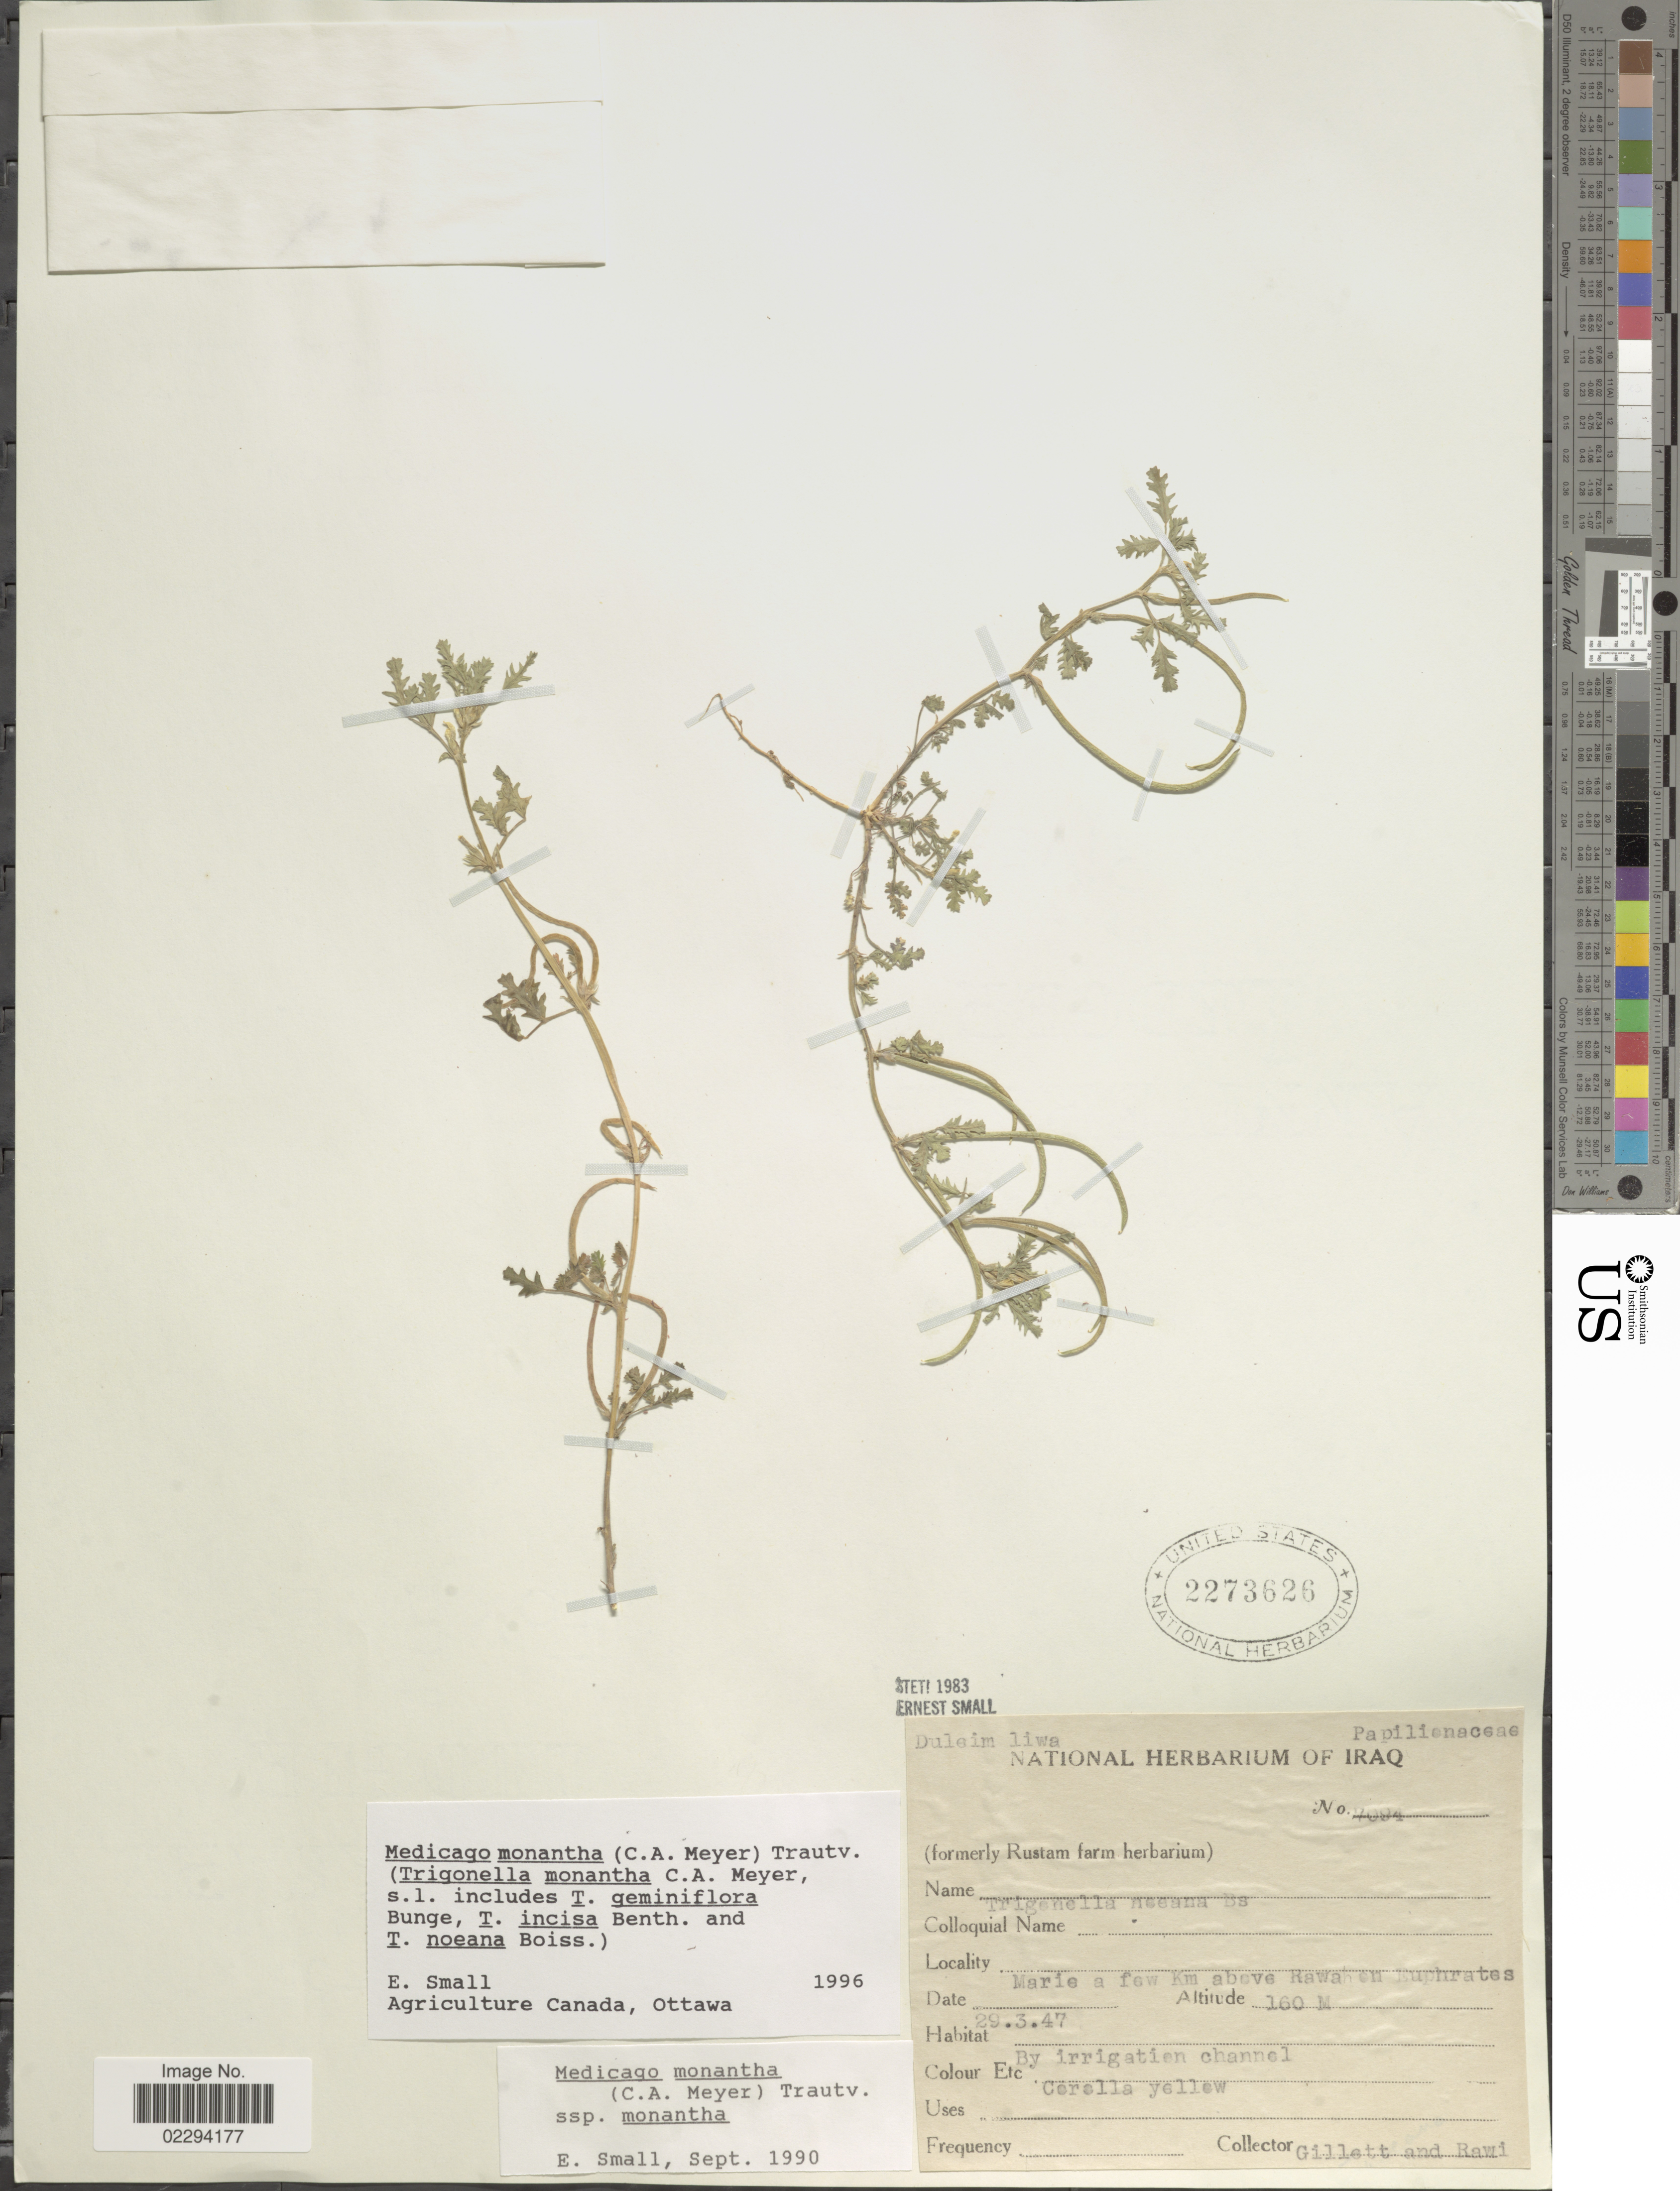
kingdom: Plantae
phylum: Tracheophyta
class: Magnoliopsida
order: Fabales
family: Fabaceae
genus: Medicago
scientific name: Medicago monantha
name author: (C.A. Mey.) Trautv.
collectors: Gillett, -- & -. Rawi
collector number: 7094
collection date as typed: Transcribed d/m/y: 29/3/47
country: Iraq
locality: Marie a few Km above Rawa en Euphrates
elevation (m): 160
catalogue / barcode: US 2273626